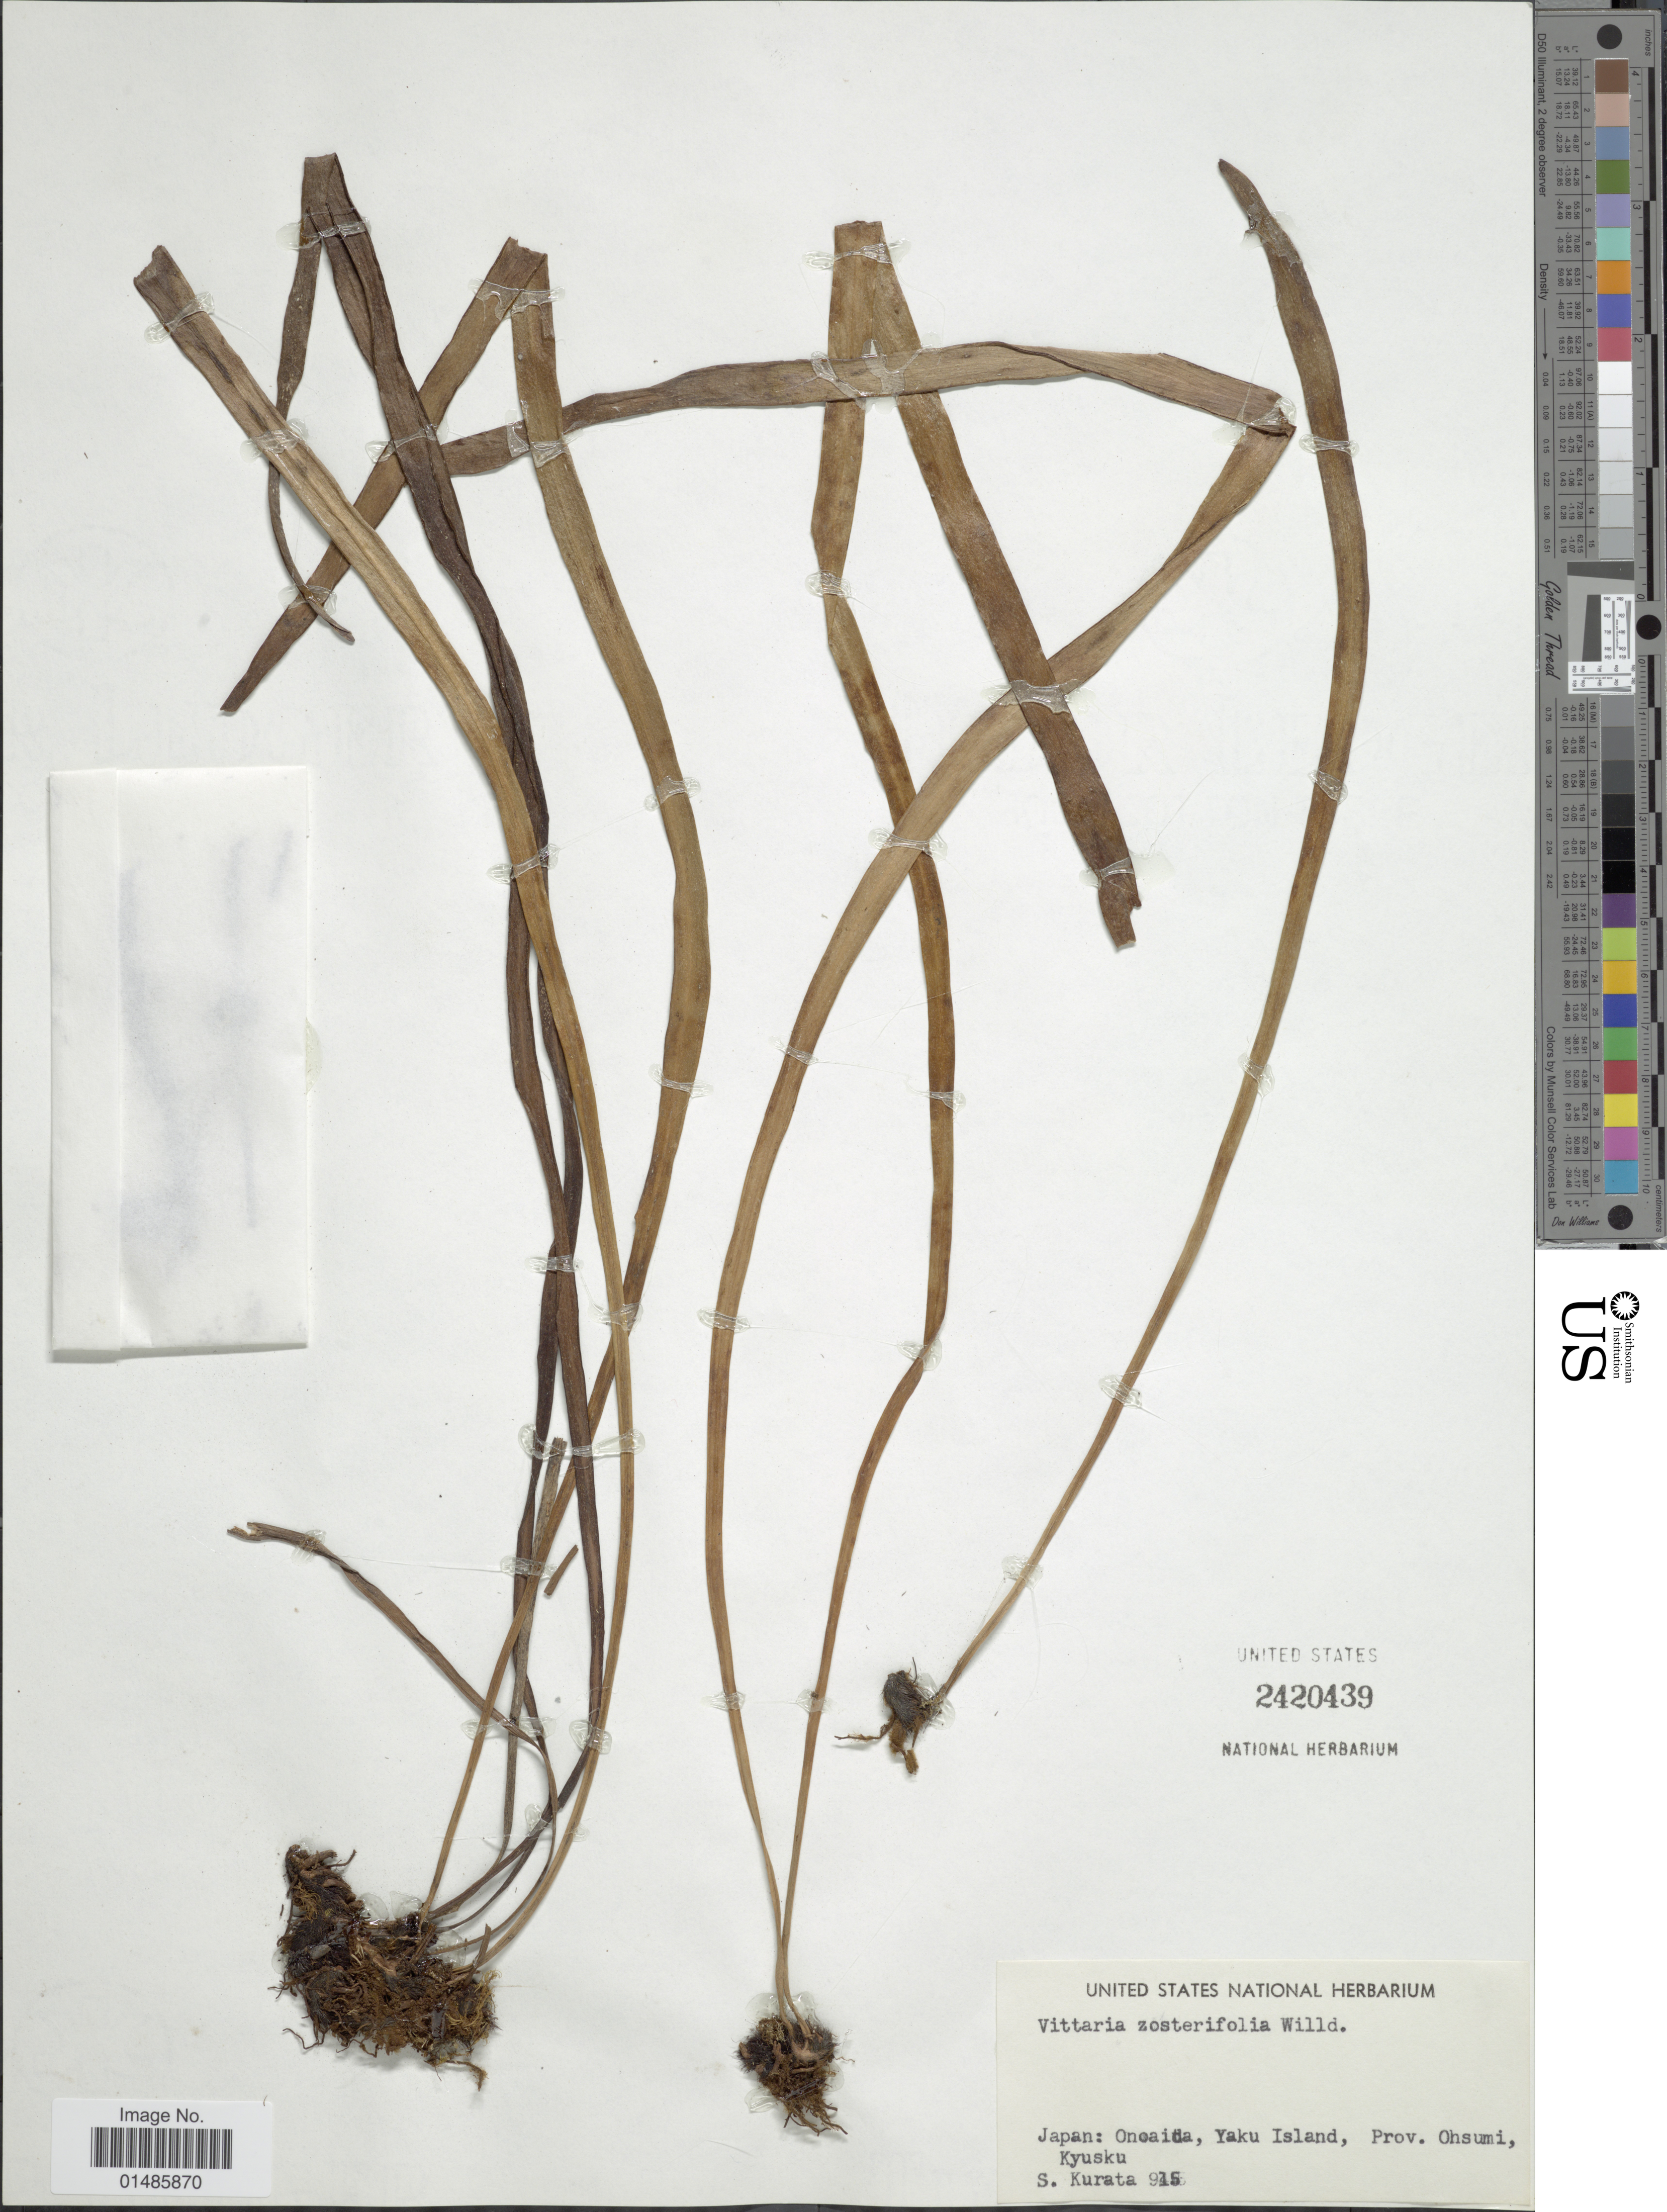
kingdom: Plantae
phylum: Tracheophyta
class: Polypodiopsida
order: Polypodiales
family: Pteridaceae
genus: Haplopteris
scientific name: Haplopteris zosterifolia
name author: (Willd.) E.H. Crane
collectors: Sa. Kurata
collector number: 915*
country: Japan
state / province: Kagosima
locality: Onoaida, Yaku Island, Prov. Ohsumi, Kyusku.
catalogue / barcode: US 2420439